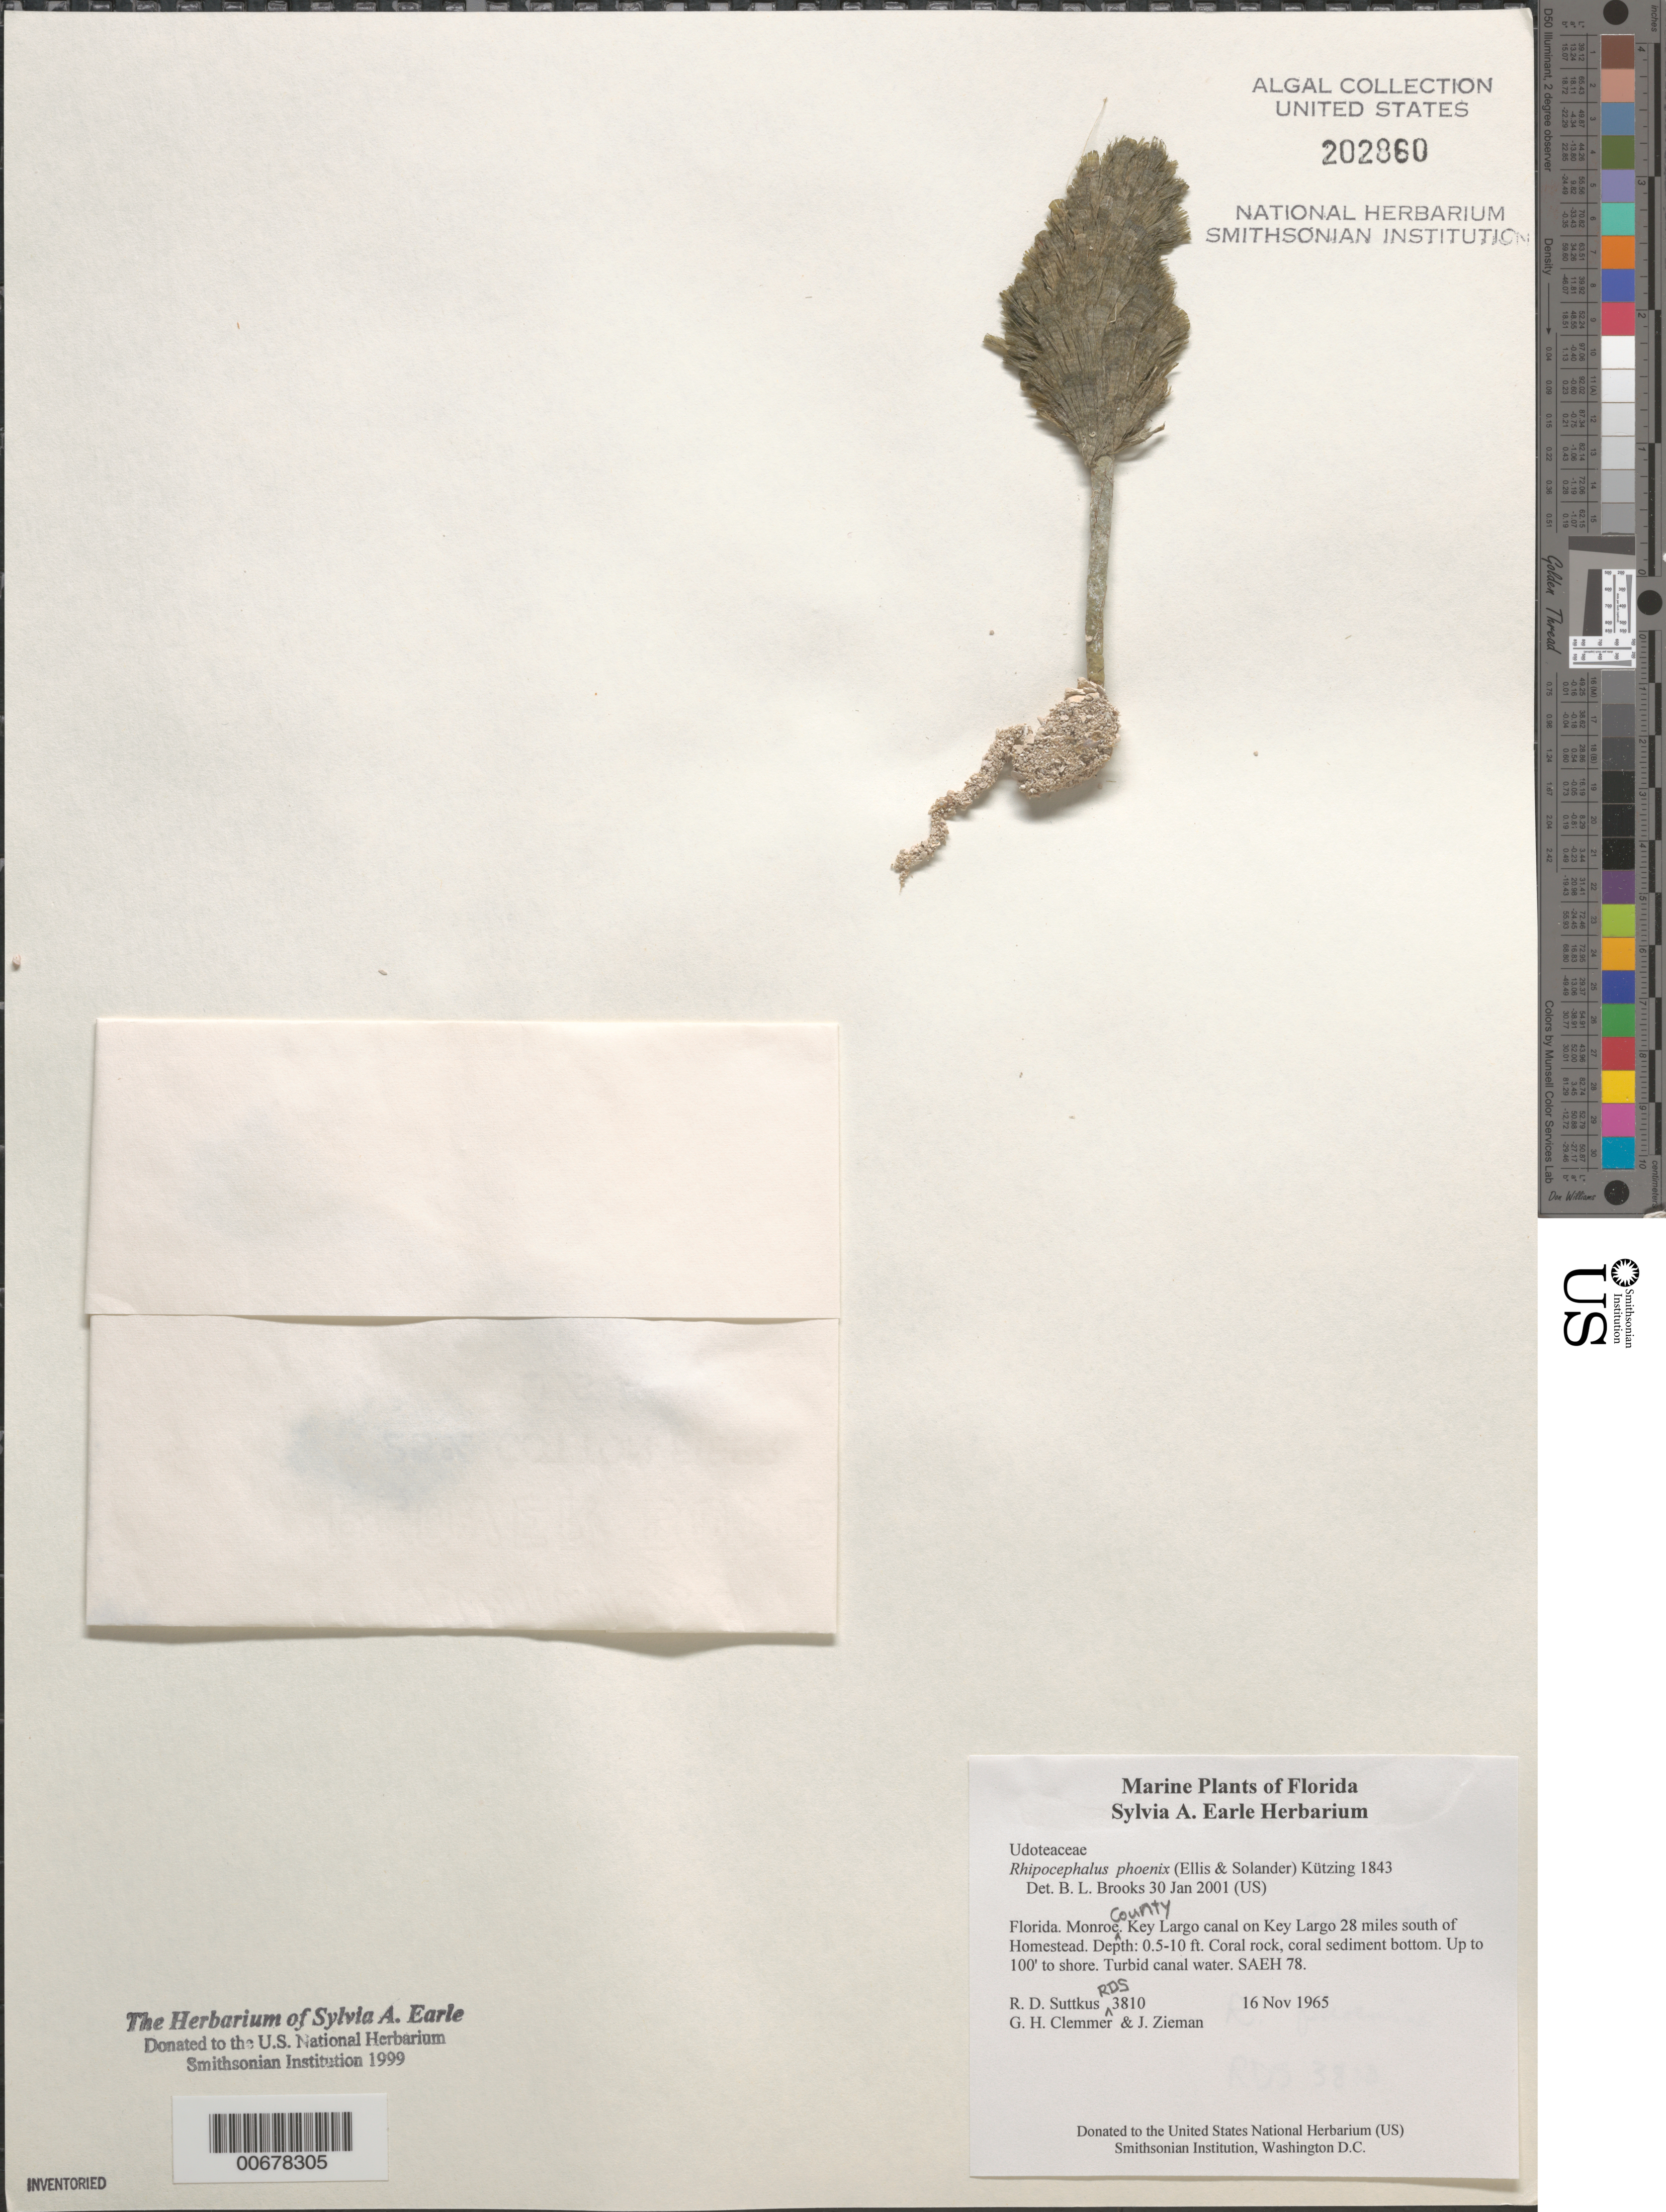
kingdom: Plantae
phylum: Chlorophyta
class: Ulvophyceae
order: Bryopsidales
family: Udoteaceae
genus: Rhipocephalus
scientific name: Rhipocephalus phoenix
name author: (J. Ellis & Sol.) Kütz.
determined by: Brooks, B. L., (BOT), Smithsonian Institution - National Museum of Natural History (UNITED STATES)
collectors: R. Suttkus, G. Clemmer & J. Zieman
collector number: RDS 3810 & SAEH 78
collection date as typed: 16 Nov 1965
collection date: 1965-11-16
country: United States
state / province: Florida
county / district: Monroe County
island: Key Largo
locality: Key Largo Canal, 28 miles south of Homestead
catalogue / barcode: US 202860